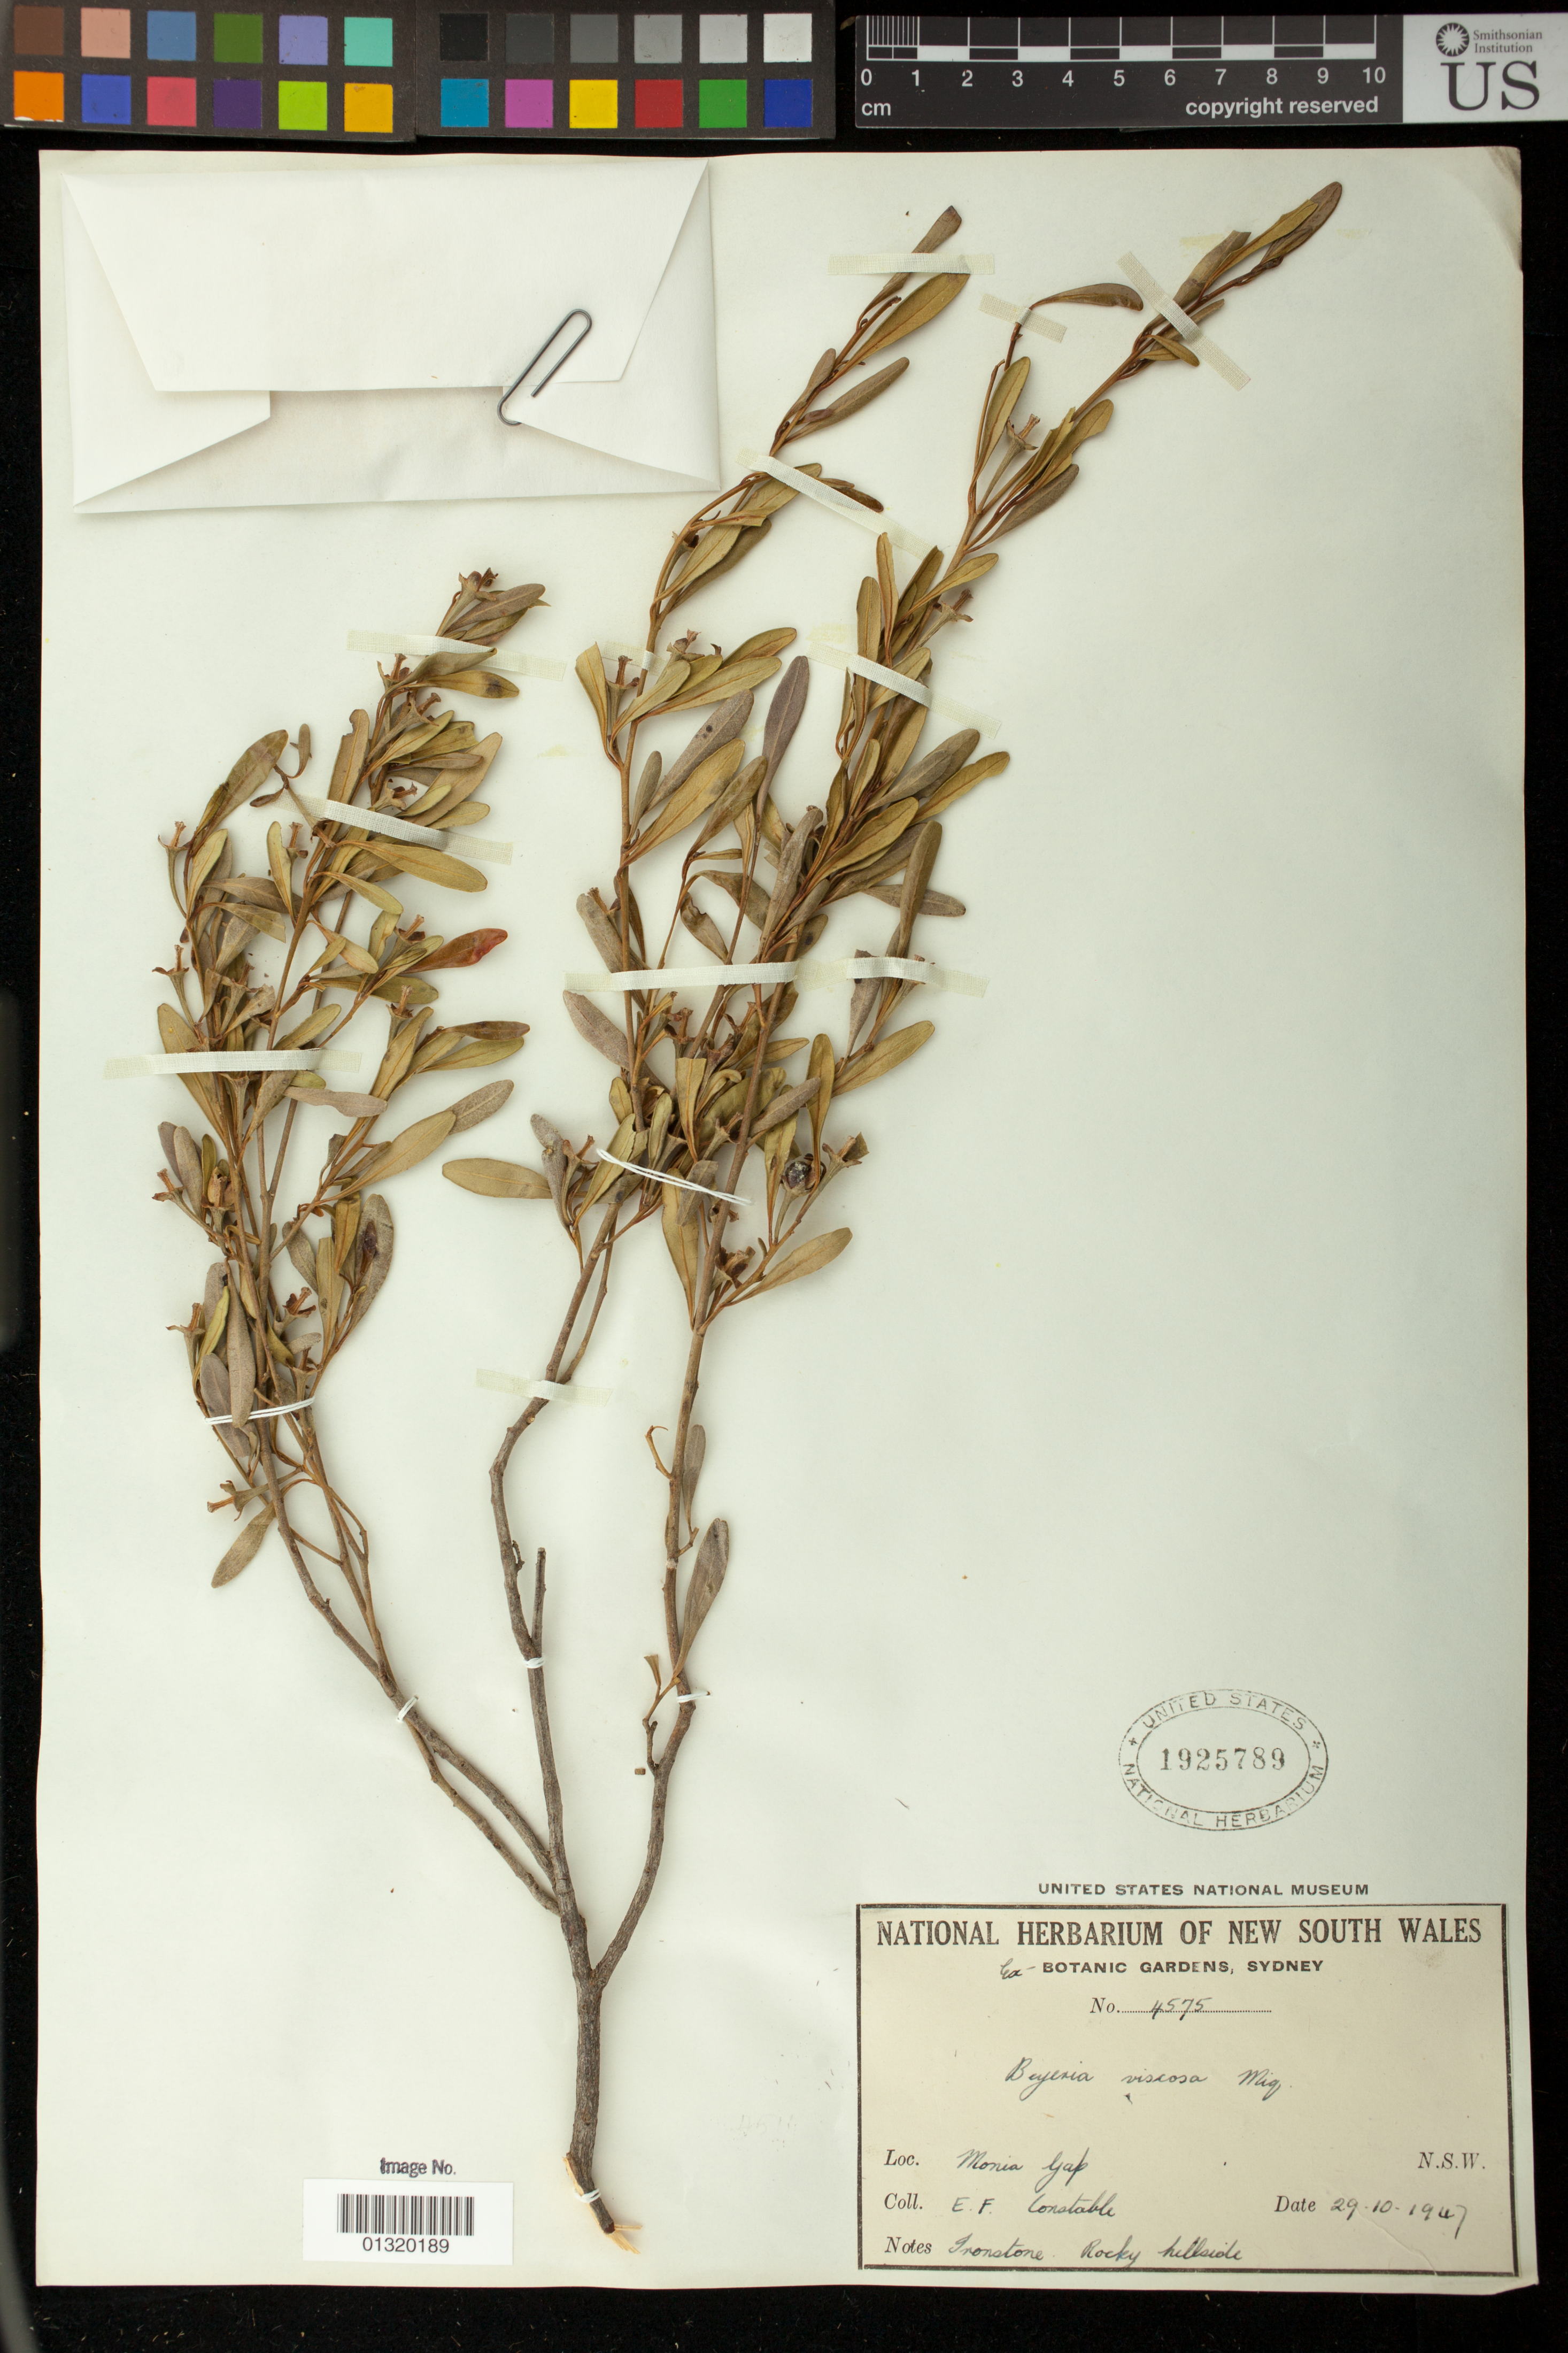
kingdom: Plantae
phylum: Tracheophyta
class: Magnoliopsida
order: Malpighiales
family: Euphorbiaceae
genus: Beyeria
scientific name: Beyeria opaca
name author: F. Muell.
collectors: E. F. Constable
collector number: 4575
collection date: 1947-10-29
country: Australia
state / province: New South Wales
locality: Monia Gap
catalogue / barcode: US 1925789